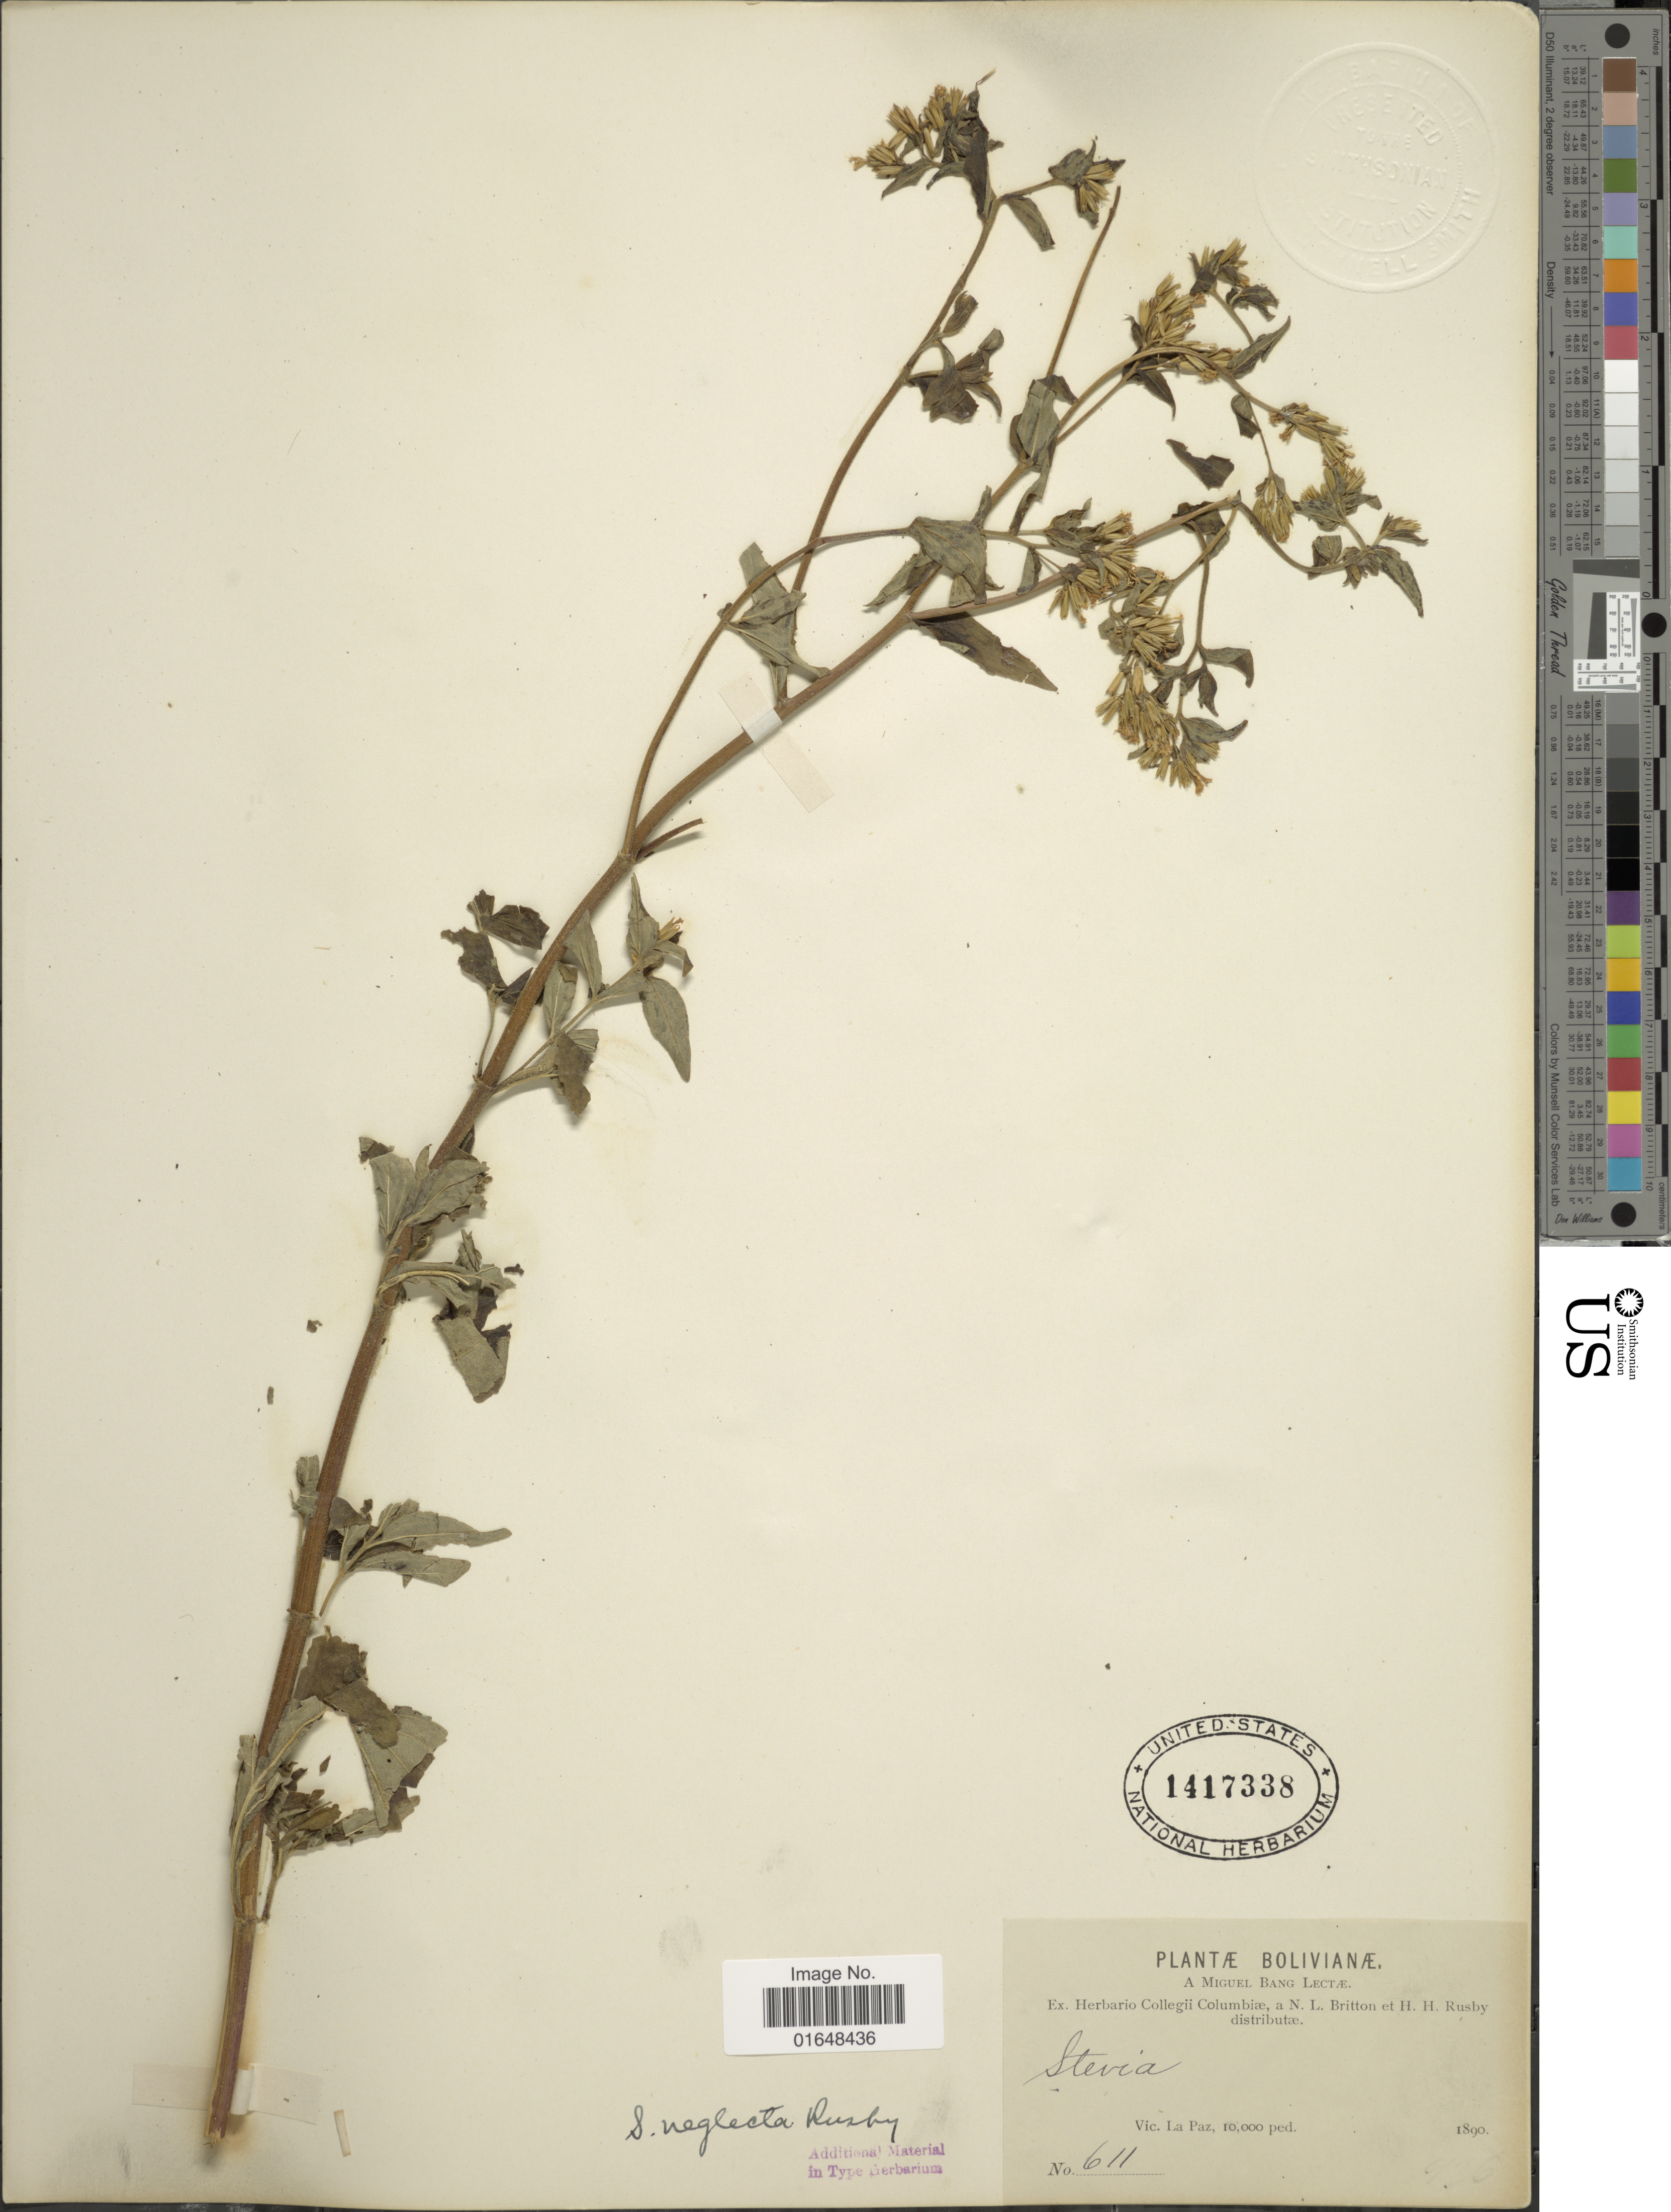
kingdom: Plantae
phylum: Tracheophyta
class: Magnoliopsida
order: Asterales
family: Asteraceae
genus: Stevia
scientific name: Stevia neglecta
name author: Rusby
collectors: M. Bang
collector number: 611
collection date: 1890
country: Bolivia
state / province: La Paz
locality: Vic. La Paz, provincia Nor Yungas, pasando Chuspipata, hacia Coroico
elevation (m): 3048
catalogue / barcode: US 1417338